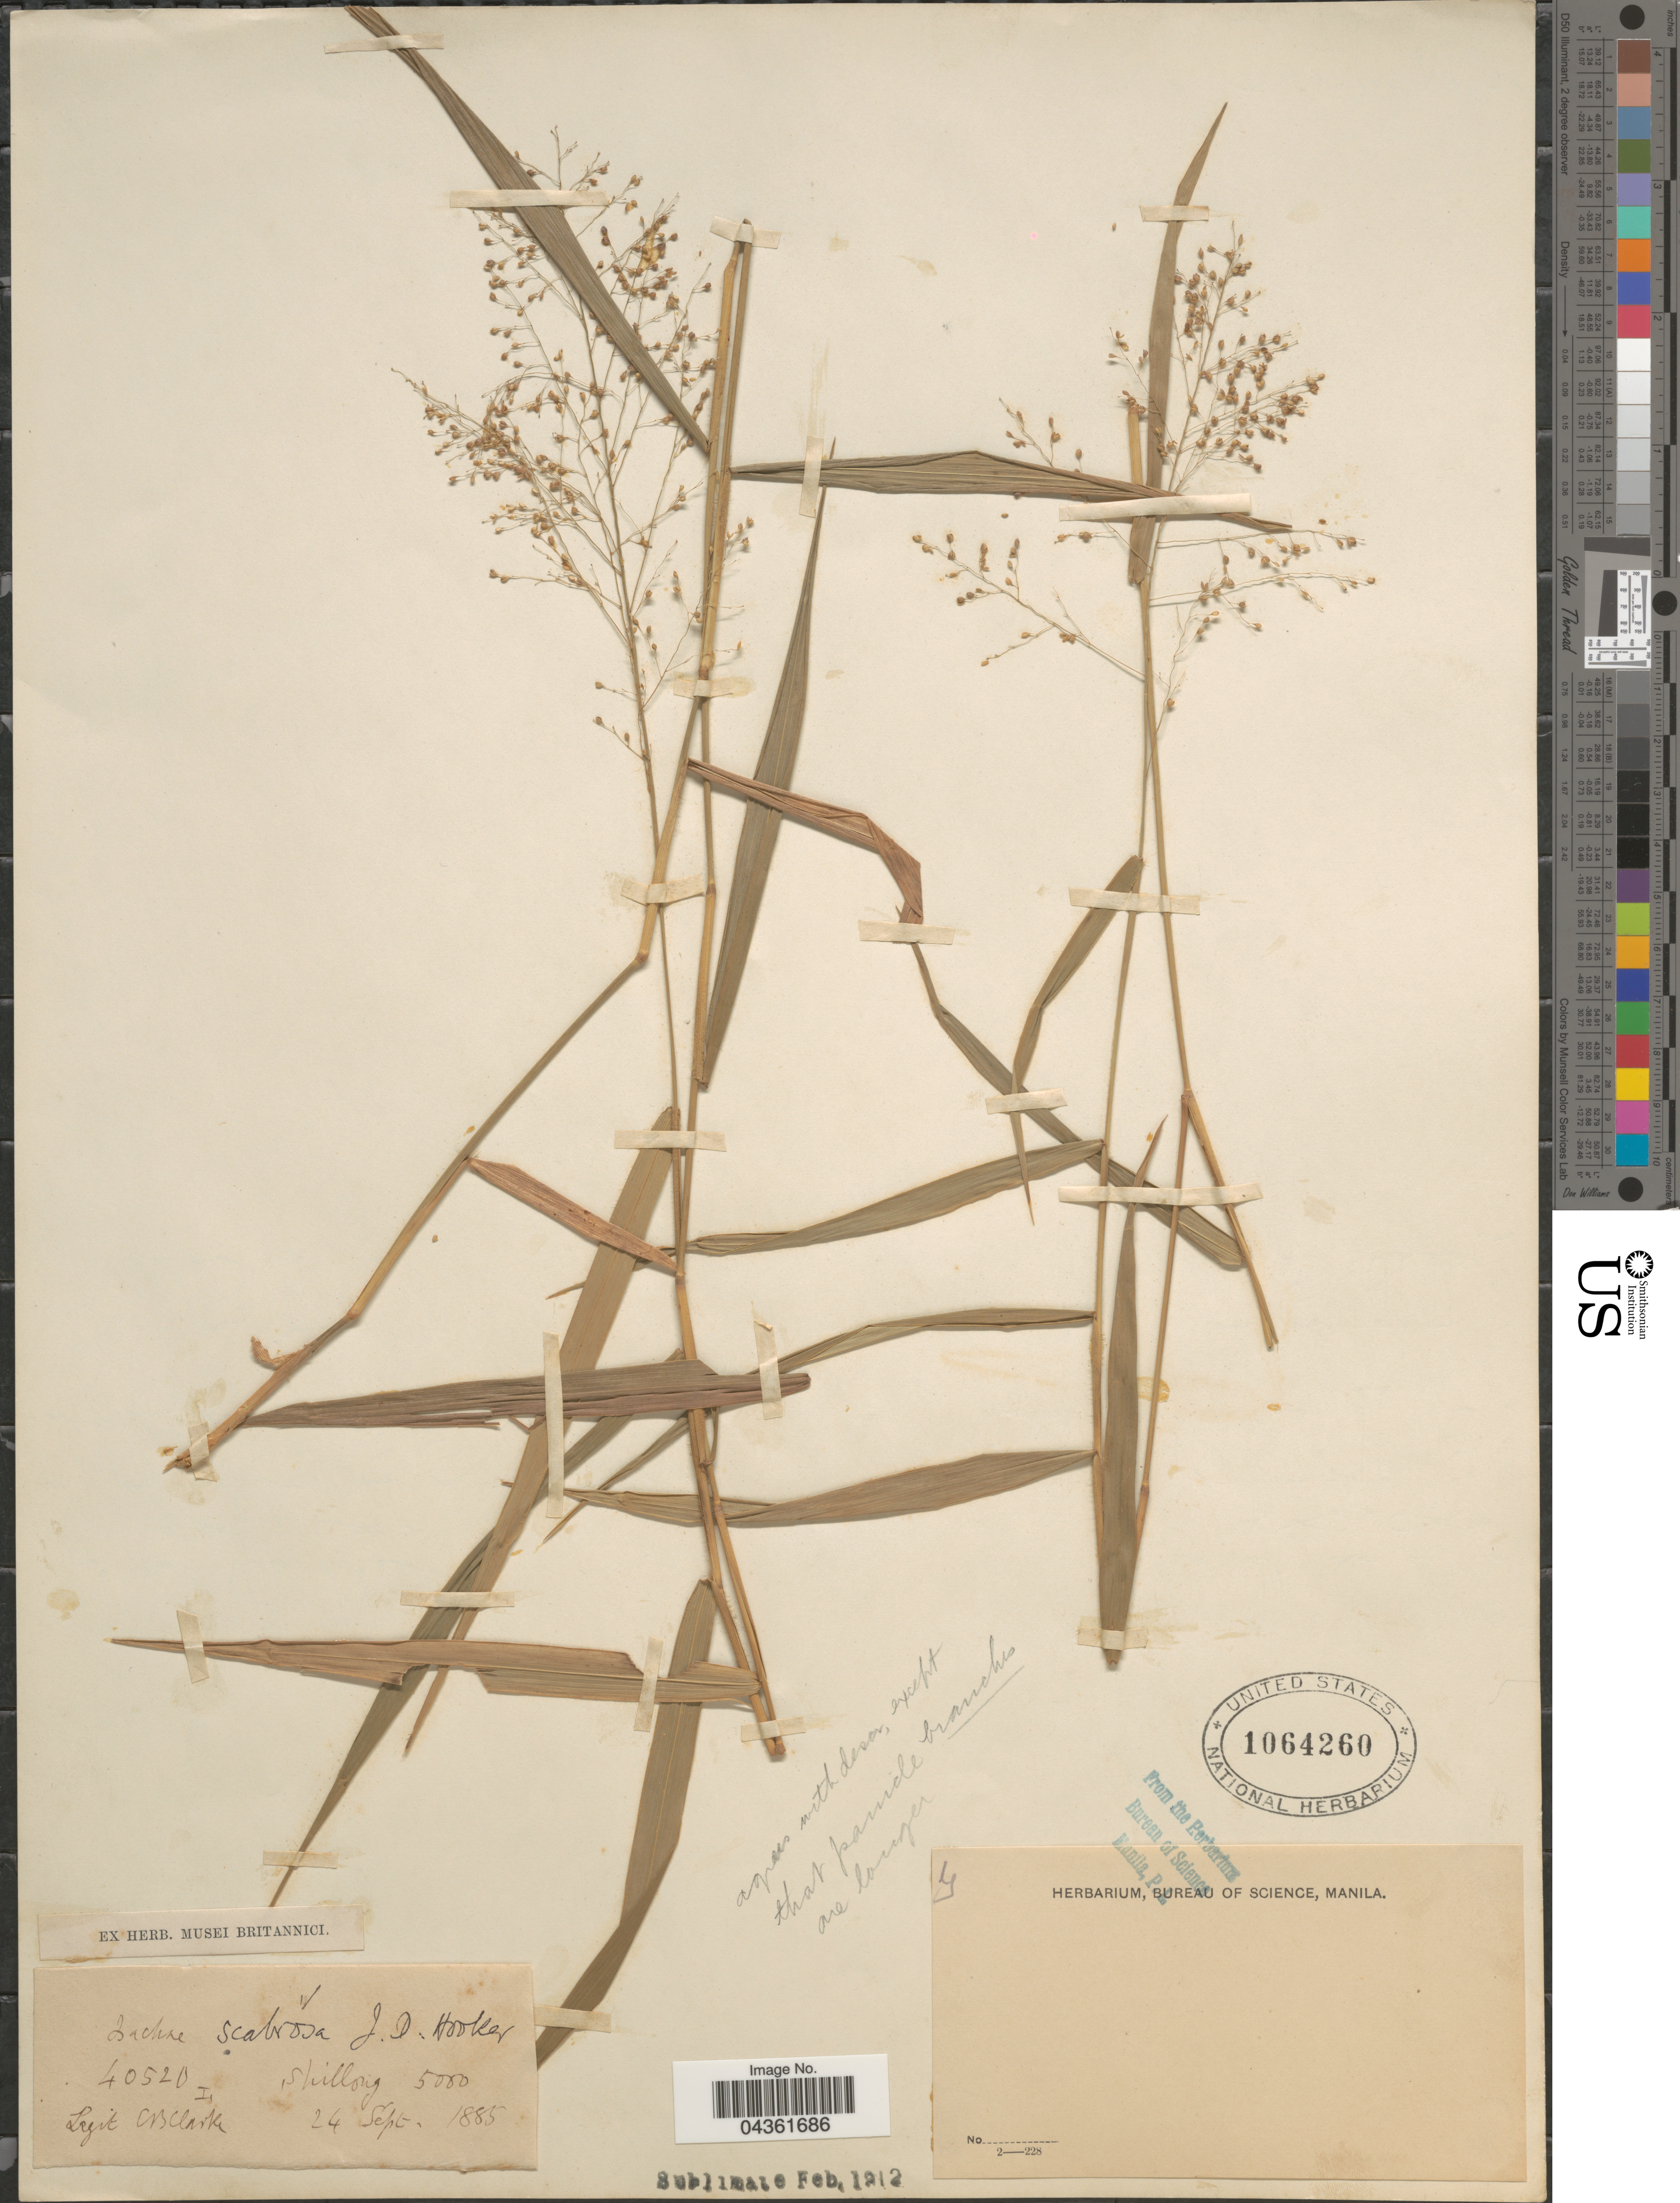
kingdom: Plantae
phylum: Tracheophyta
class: Liliopsida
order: Poales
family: Poaceae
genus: Isachne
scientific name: Isachne scabrosa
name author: Hook. f.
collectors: C. B. Clarke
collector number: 40520I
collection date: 1885-09-24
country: India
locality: Shillong.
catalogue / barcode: US 1064260